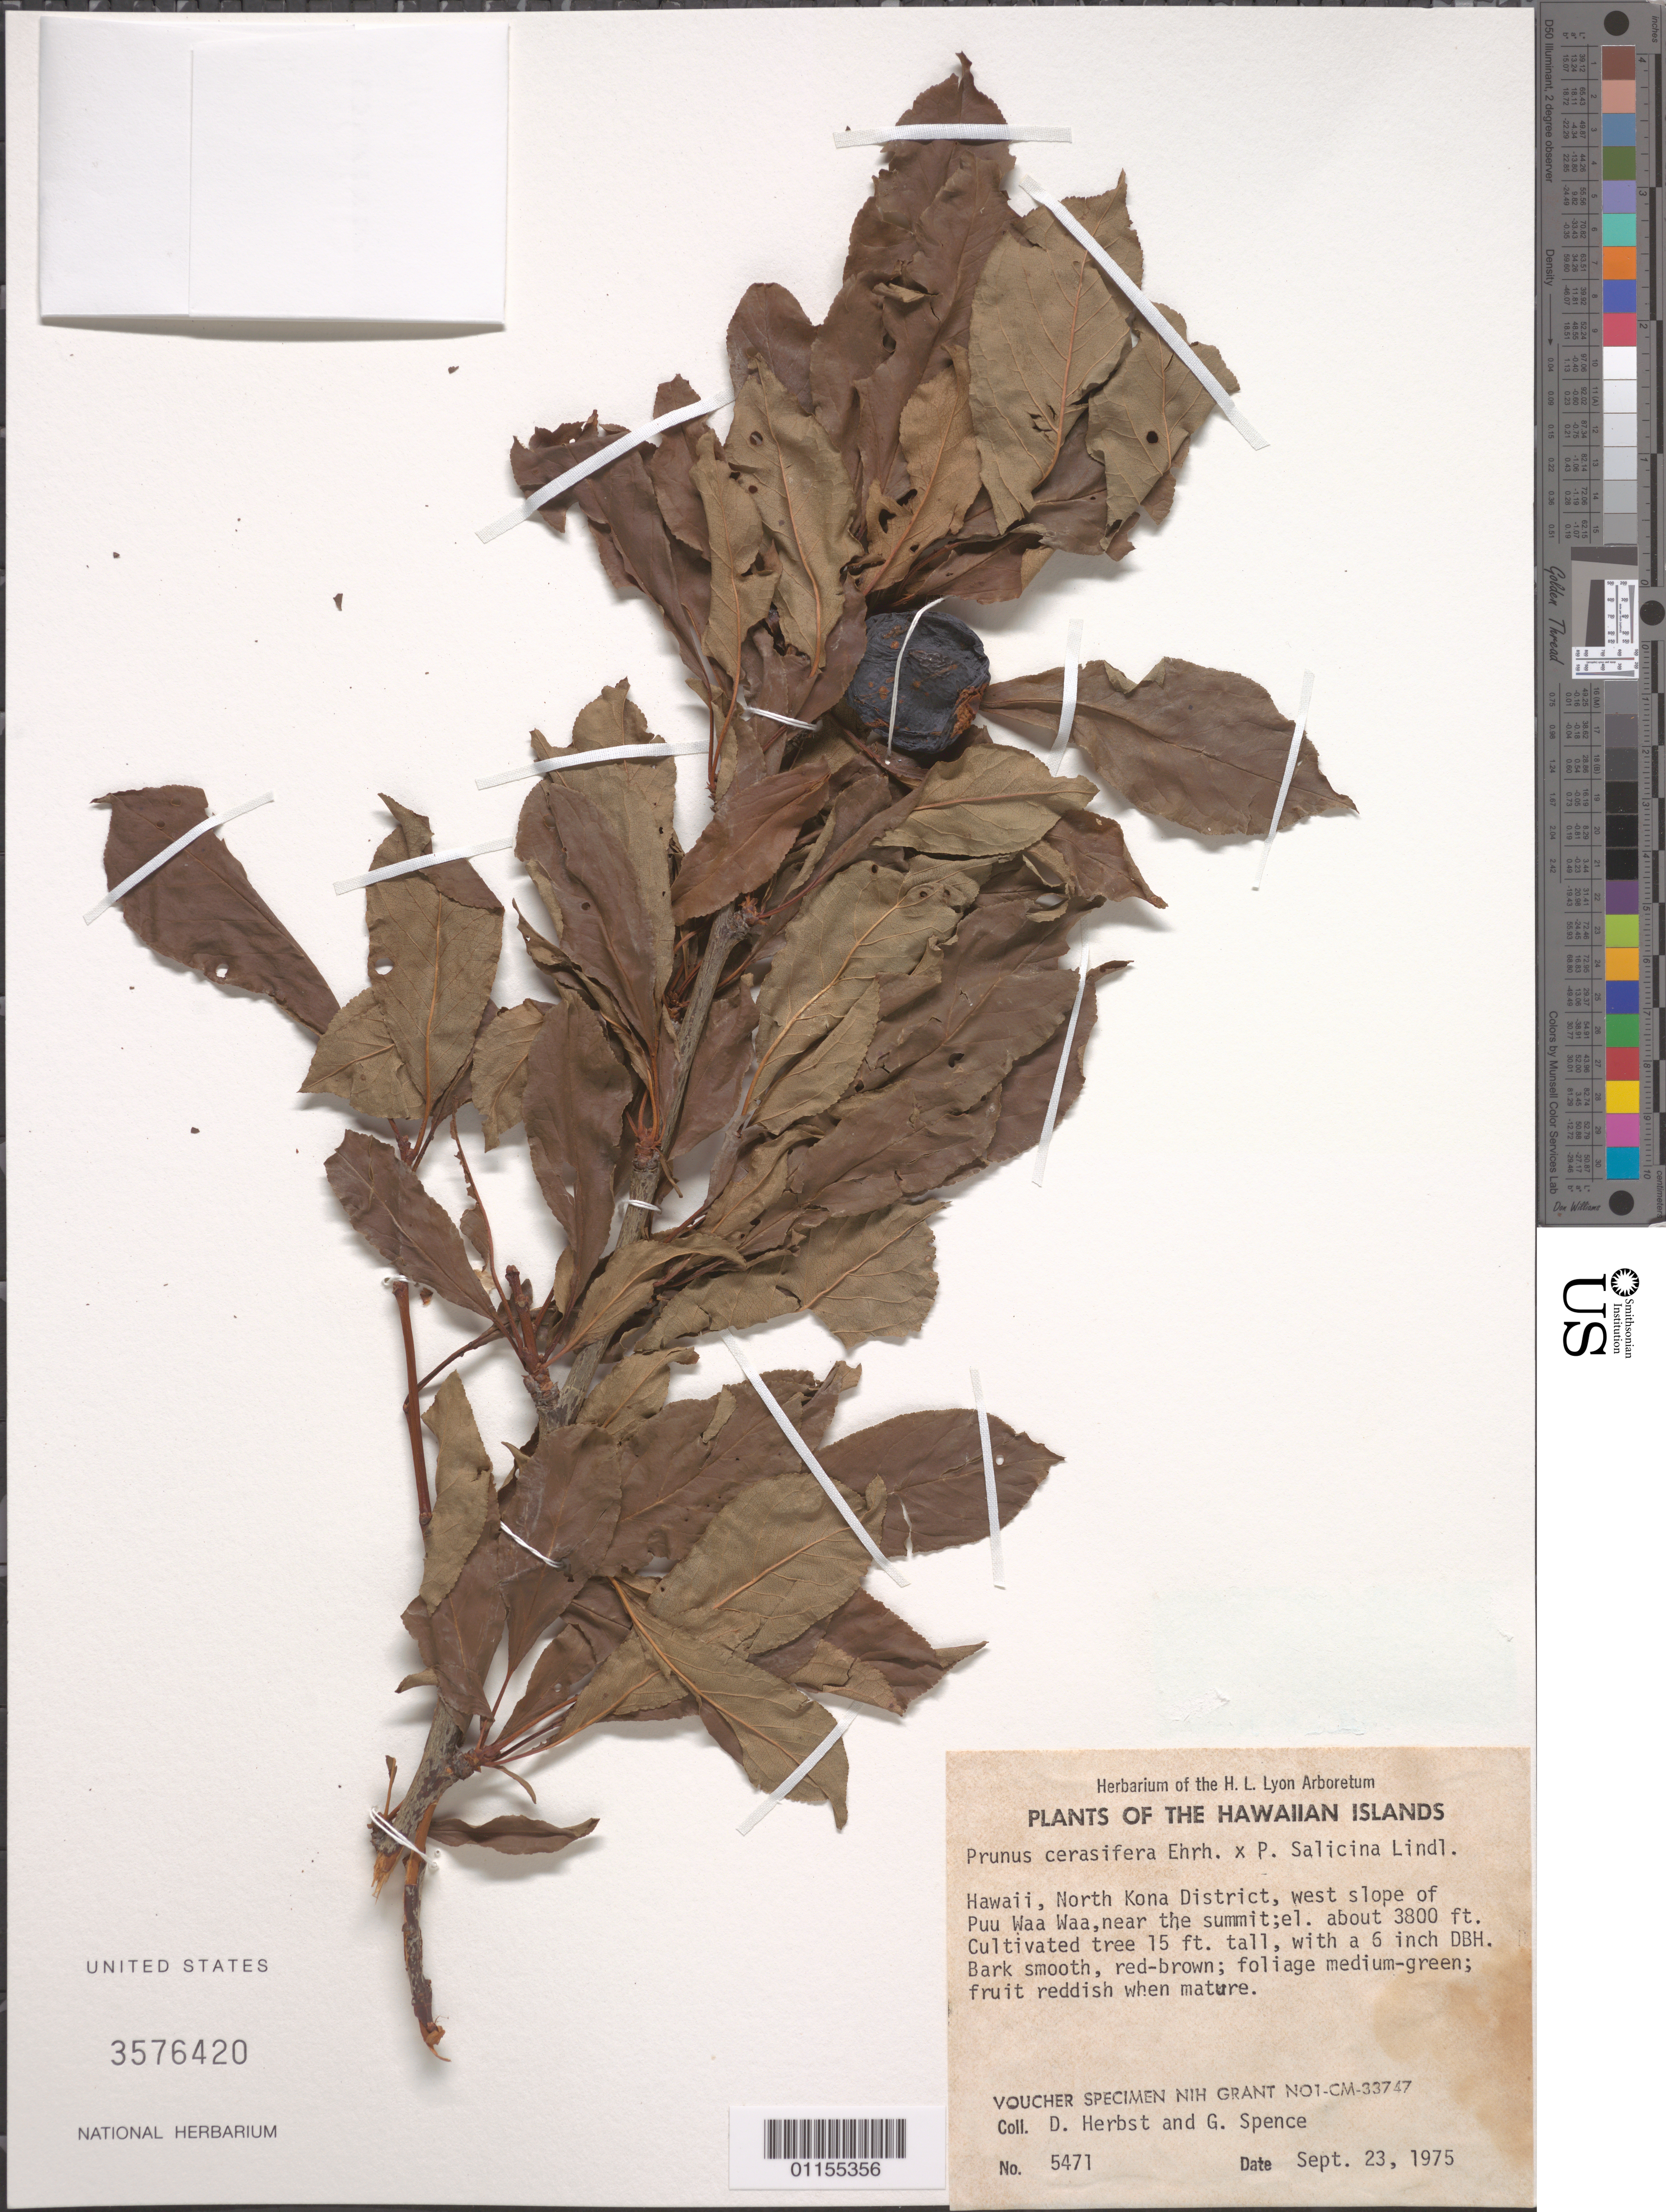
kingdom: Plantae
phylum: Tracheophyta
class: Magnoliopsida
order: Rosales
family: Rosaceae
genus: Prunus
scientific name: Prunus cerasifera x P. salicina Lindl.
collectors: D. R. Herbst & G. Spence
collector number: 5471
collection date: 1975-09-23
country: United States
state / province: Hawaii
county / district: Hawaii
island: Hawaii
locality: North Kona District, west slope of Pu'u Waa Waa, near the summit.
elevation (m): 1158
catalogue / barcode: US 3576420